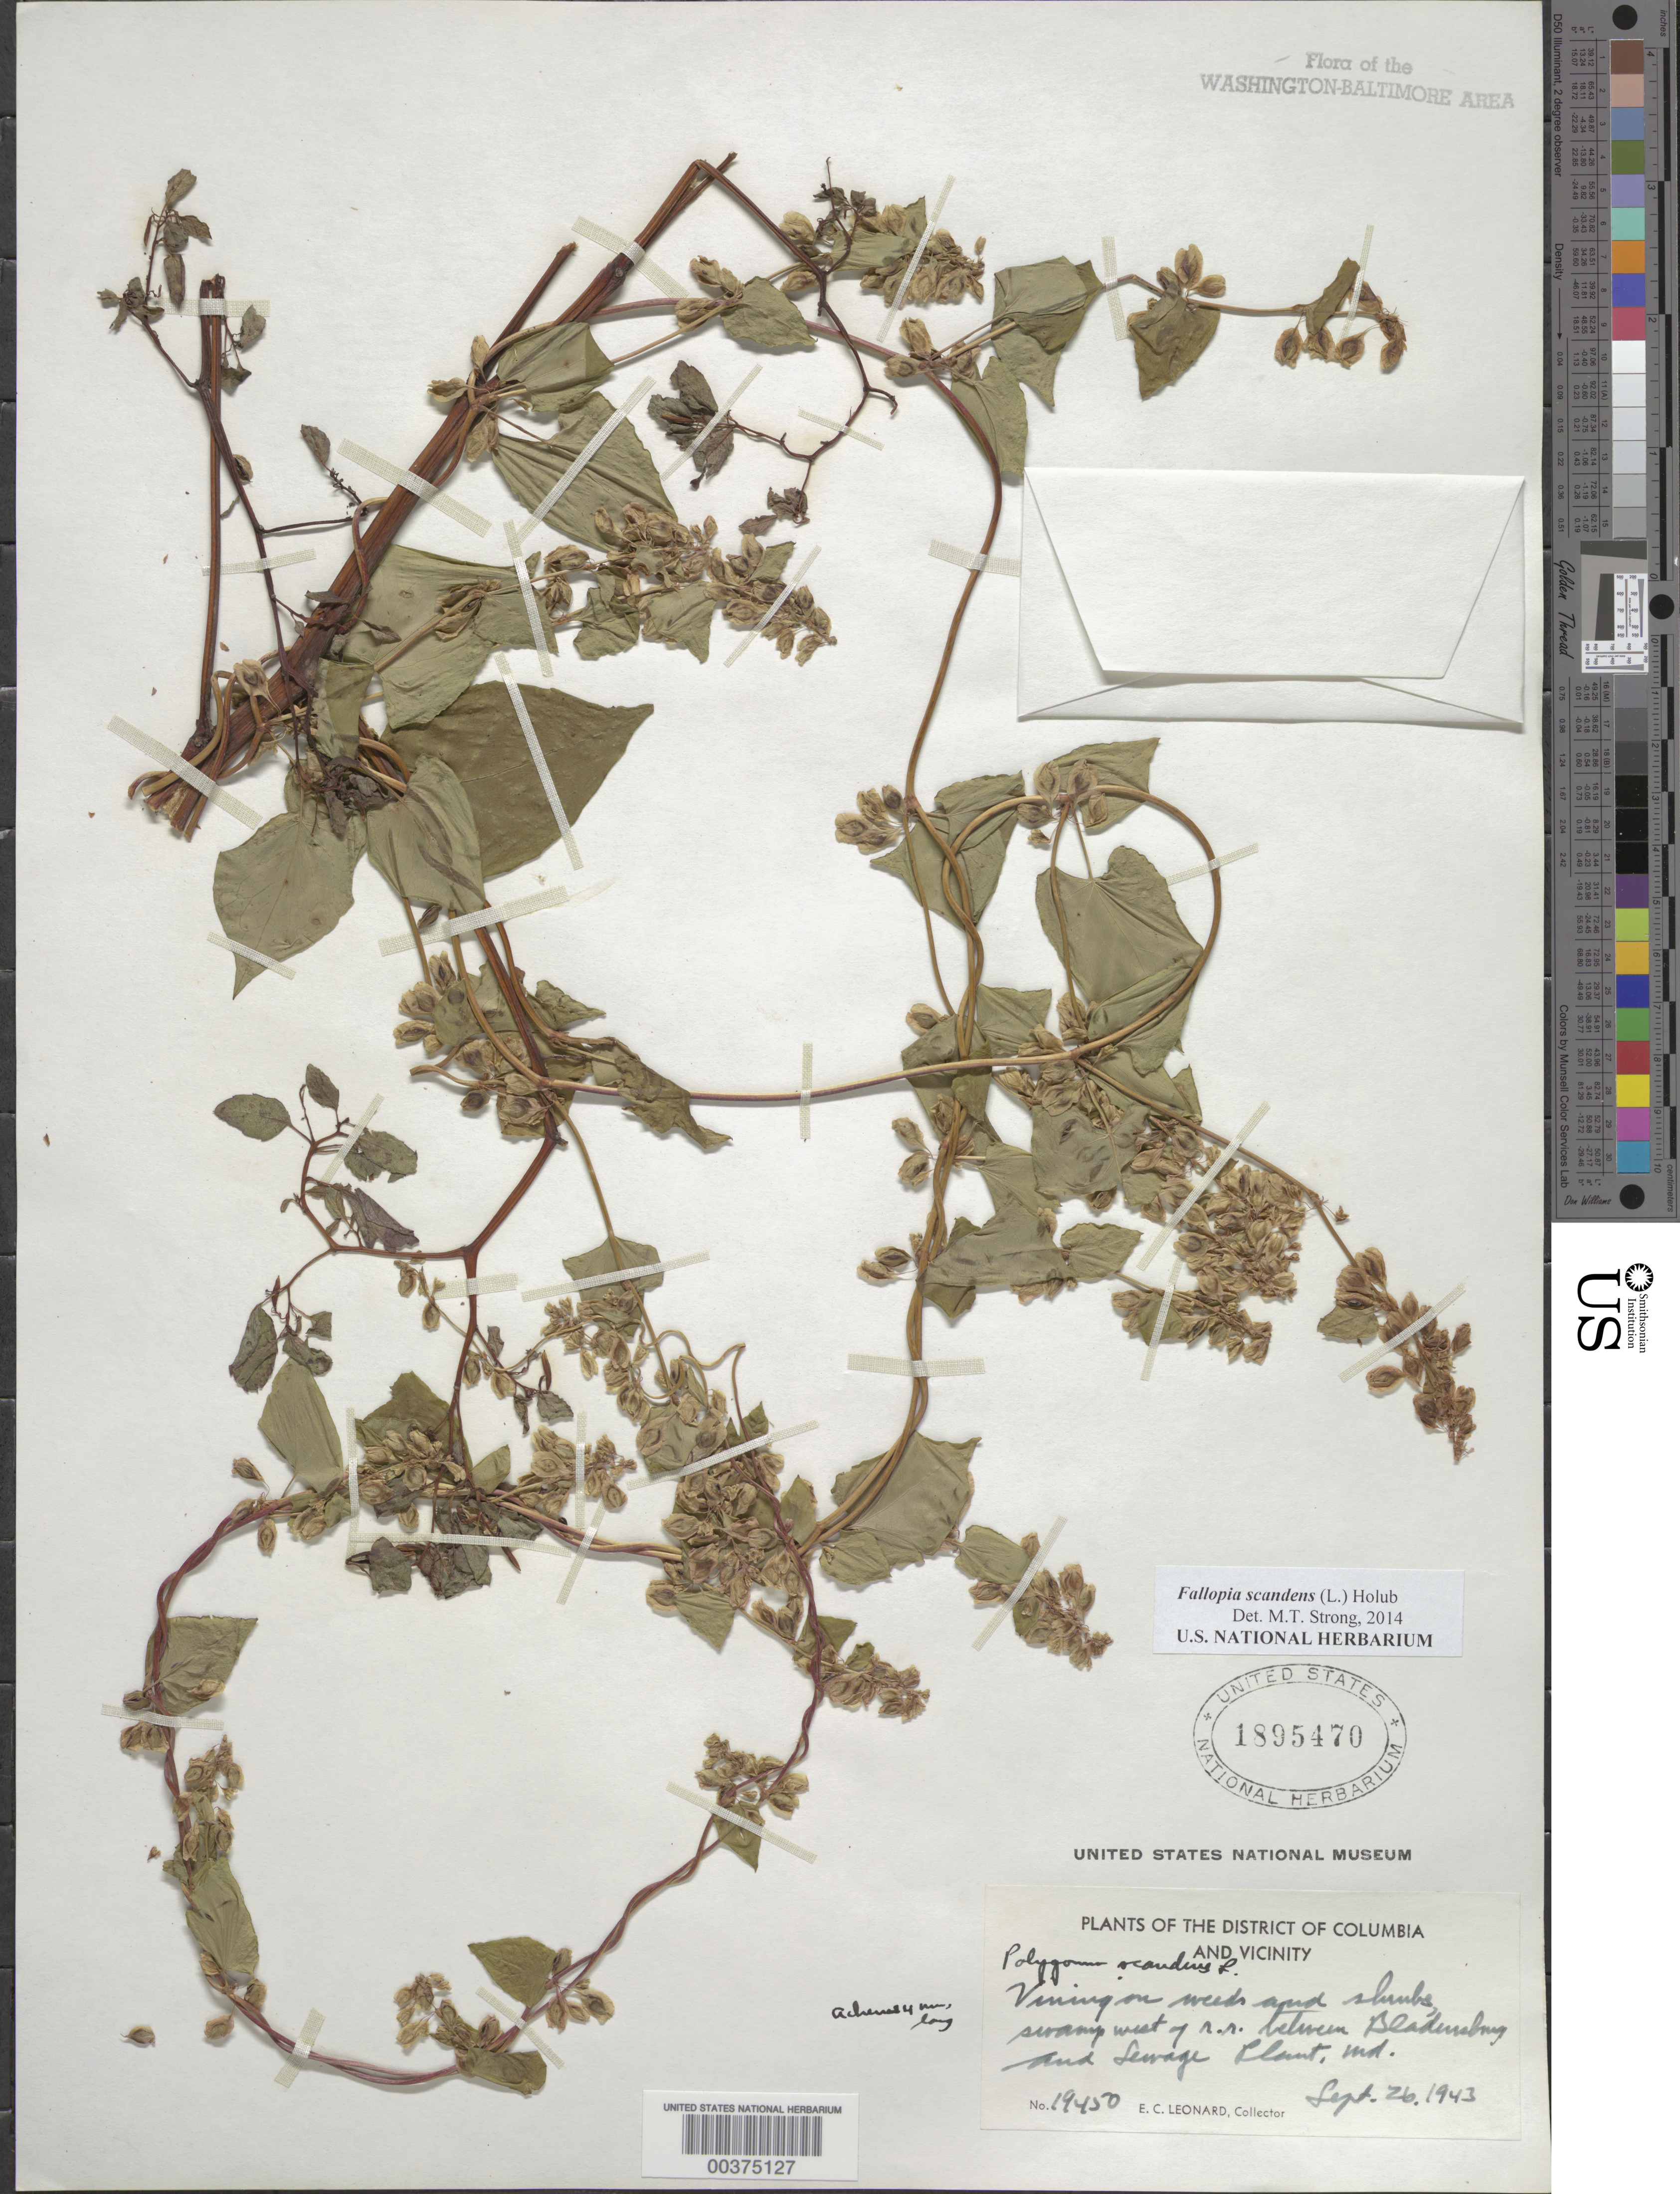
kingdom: Plantae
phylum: Tracheophyta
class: Magnoliopsida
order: Caryophyllales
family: Polygonaceae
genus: Fallopia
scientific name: Fallopia scandens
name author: (L.) Holub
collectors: E. C. Leonard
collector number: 19450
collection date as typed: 26 Sep 1943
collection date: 1943-09-26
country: United States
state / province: Maryland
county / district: Prince George's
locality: Between Bladensburg and Sewage Plant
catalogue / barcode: US 1895470